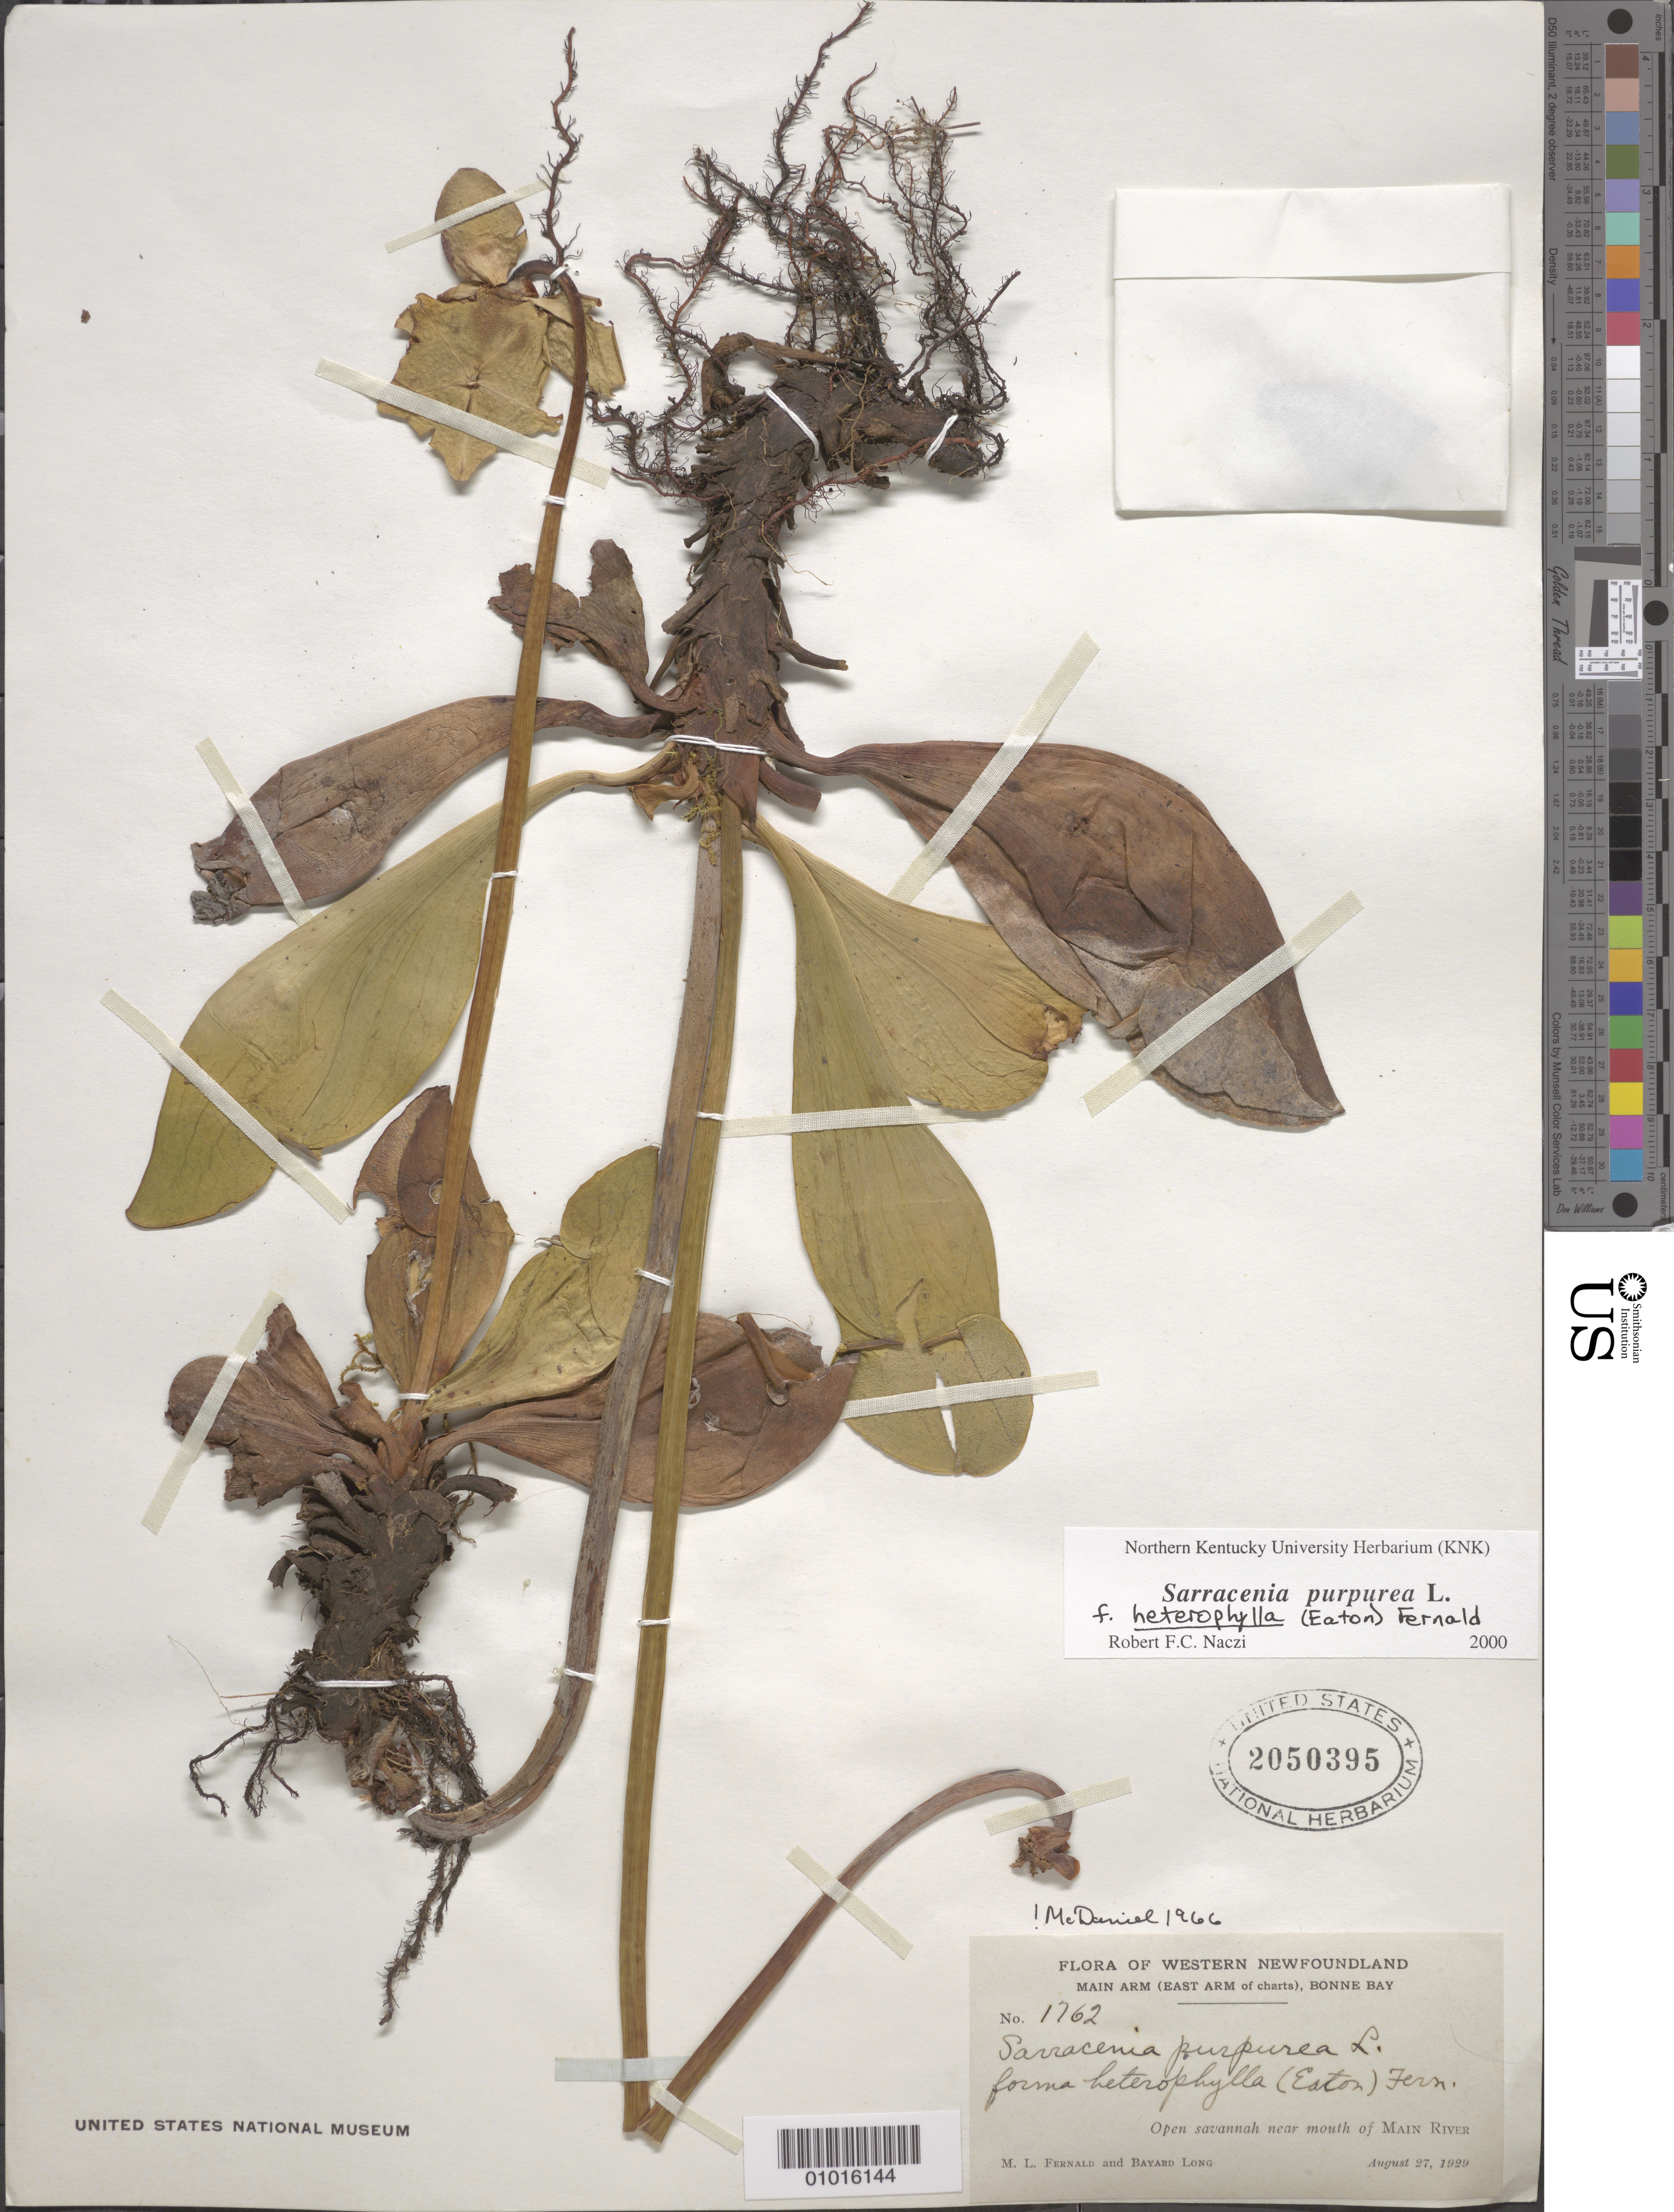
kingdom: Plantae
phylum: Tracheophyta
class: Magnoliopsida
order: Ericales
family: Sarraceniaceae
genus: Sarracenia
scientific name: Sarracenia purpurea f. heterophylla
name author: (Eaton) Fernald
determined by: McDaniel, Sidney T.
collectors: M. L. Fernald & B. Long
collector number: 1762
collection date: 1929-08-27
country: Canada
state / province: Newfoundland and Labrador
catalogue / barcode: US 2050395